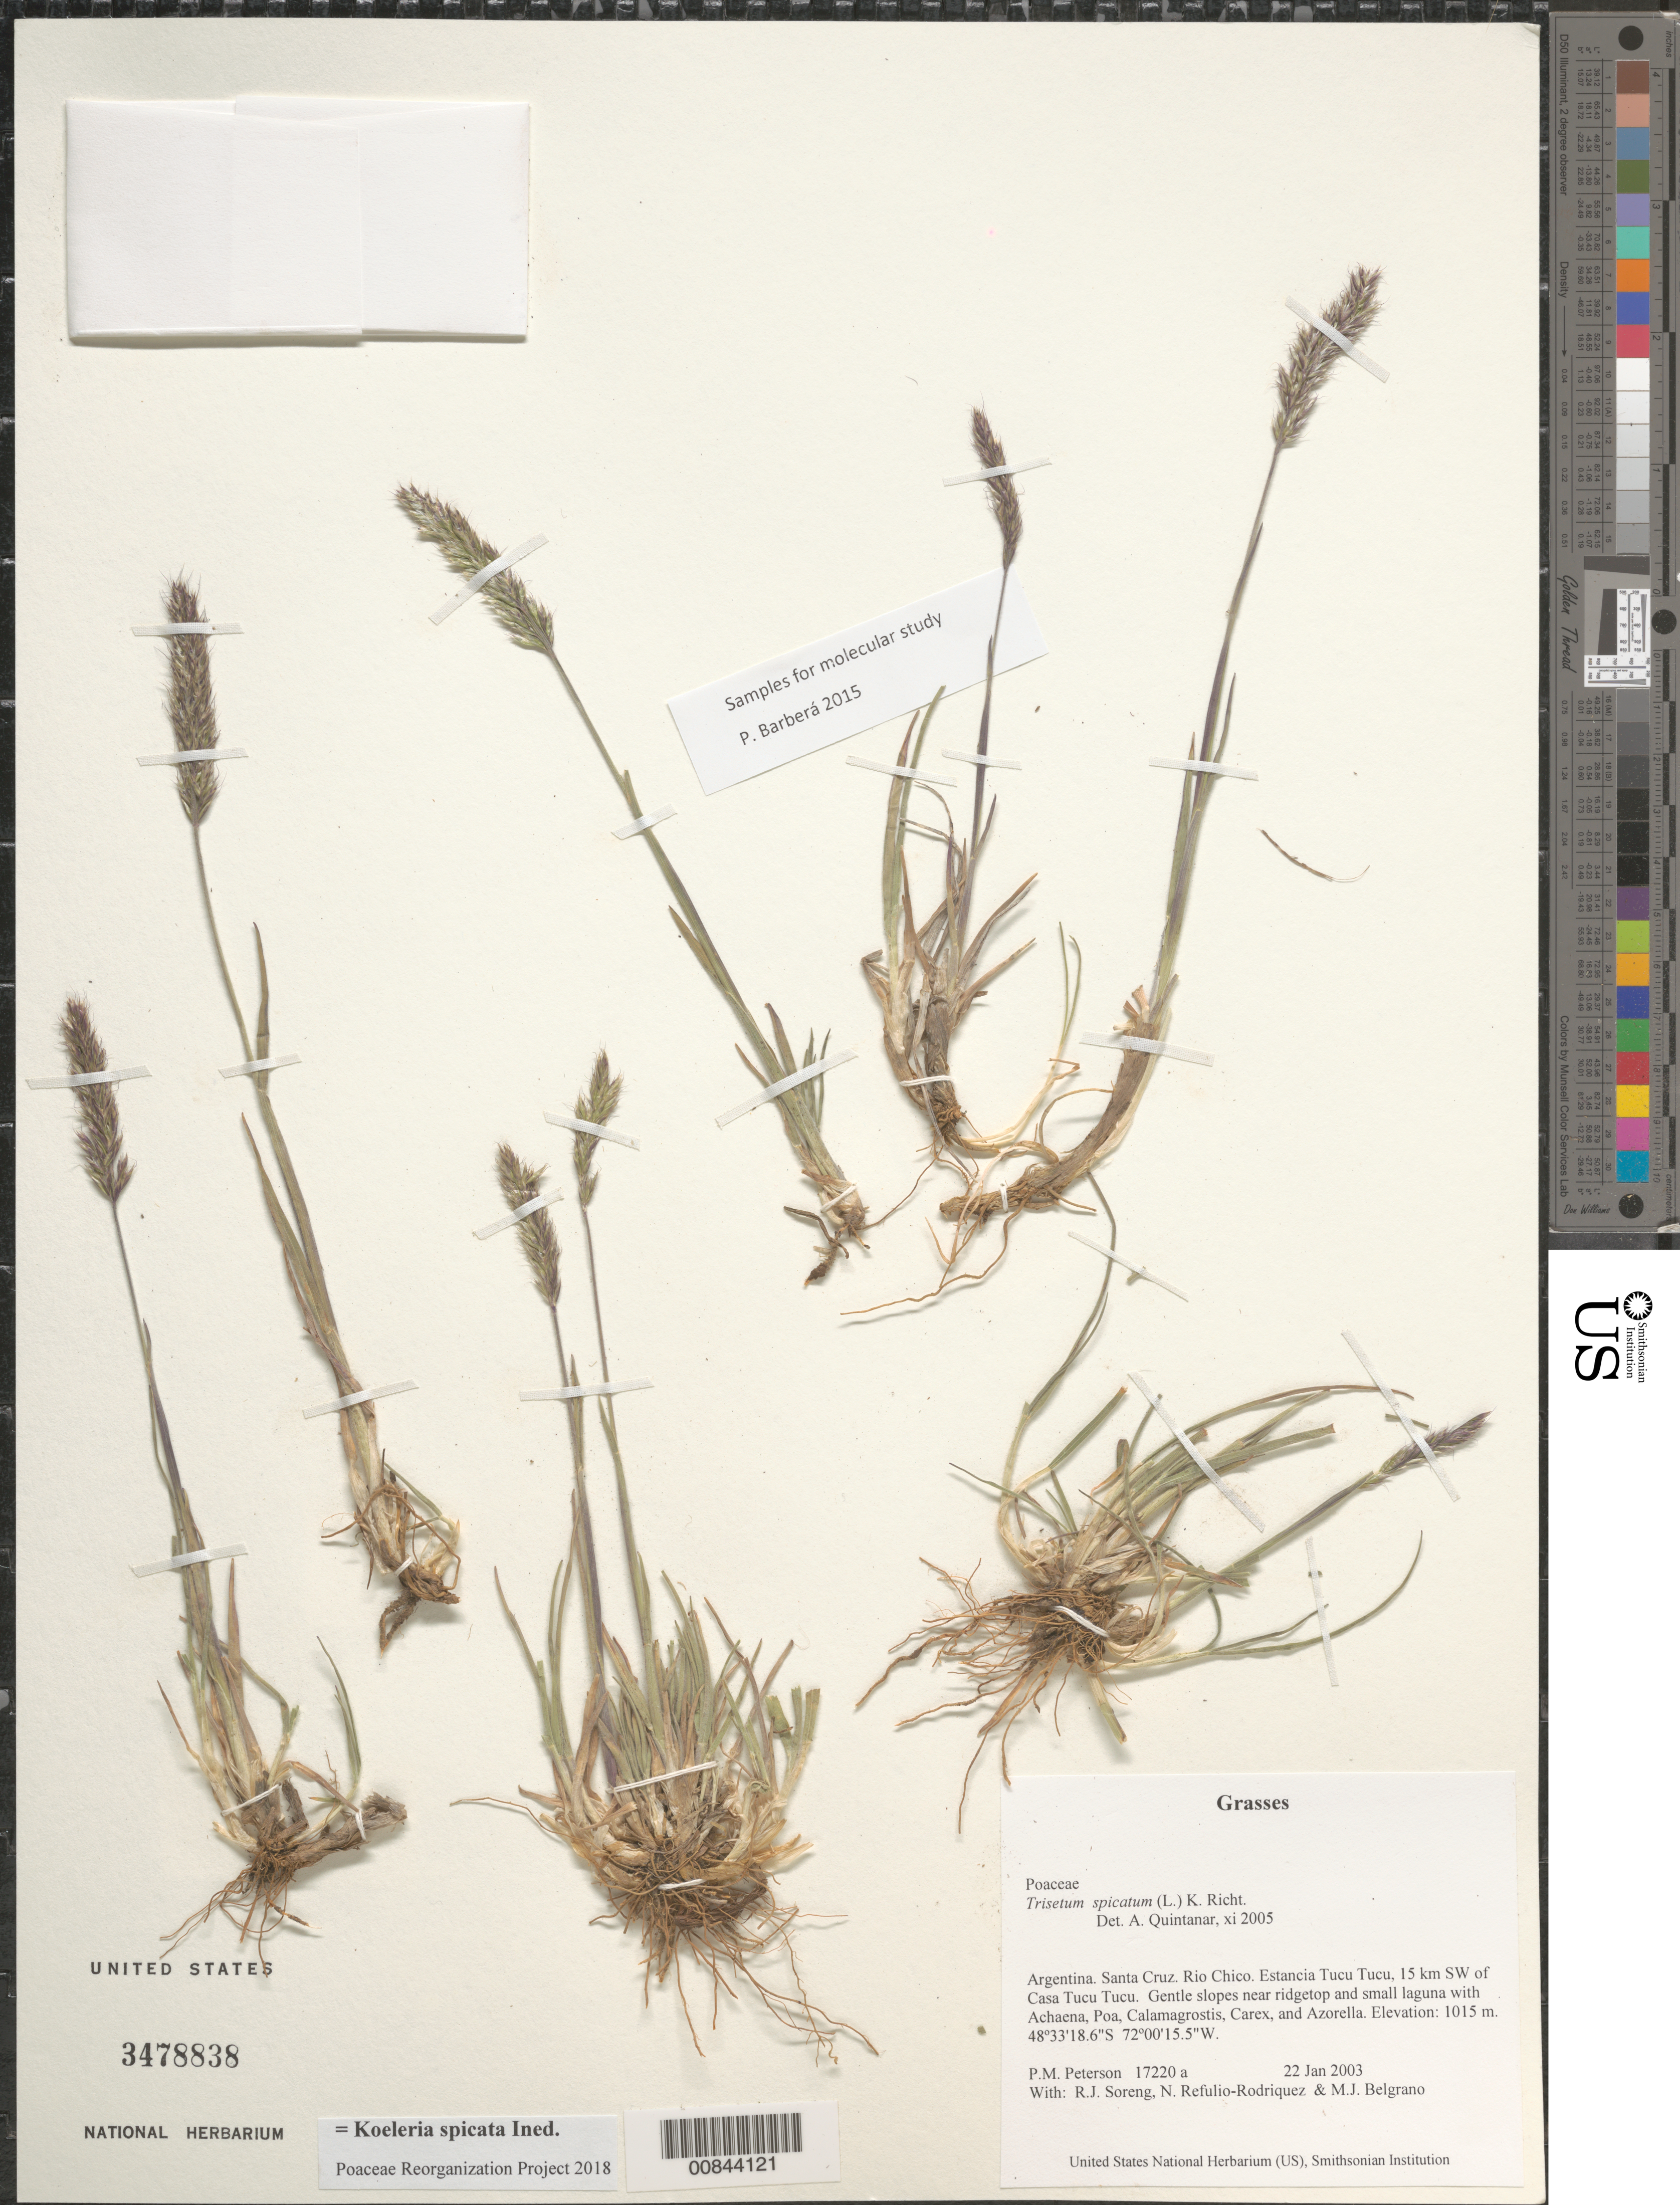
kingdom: Plantae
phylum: Tracheophyta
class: Liliopsida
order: Poales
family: Poaceae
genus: Koeleria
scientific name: Koeleria spicata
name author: (L.) Barberá et al.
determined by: Poaceae Reorganization Project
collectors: P. M. Peterson, R. J. Soreng, N. Refulio-Rodríguez & M. Belgrano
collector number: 17220 a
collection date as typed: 22 Jan 2003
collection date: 2003-01-22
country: Argentina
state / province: Santa Cruz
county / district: Rio Chico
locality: Estancia Tucu Tucu, 15 km SW of Casa Tucu Tucu. Gentle slopes near ridgetop and small laguna with Achaena, Poa, Calamagrostis, Carex, and Azorella.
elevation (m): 1015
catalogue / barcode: US 3478838